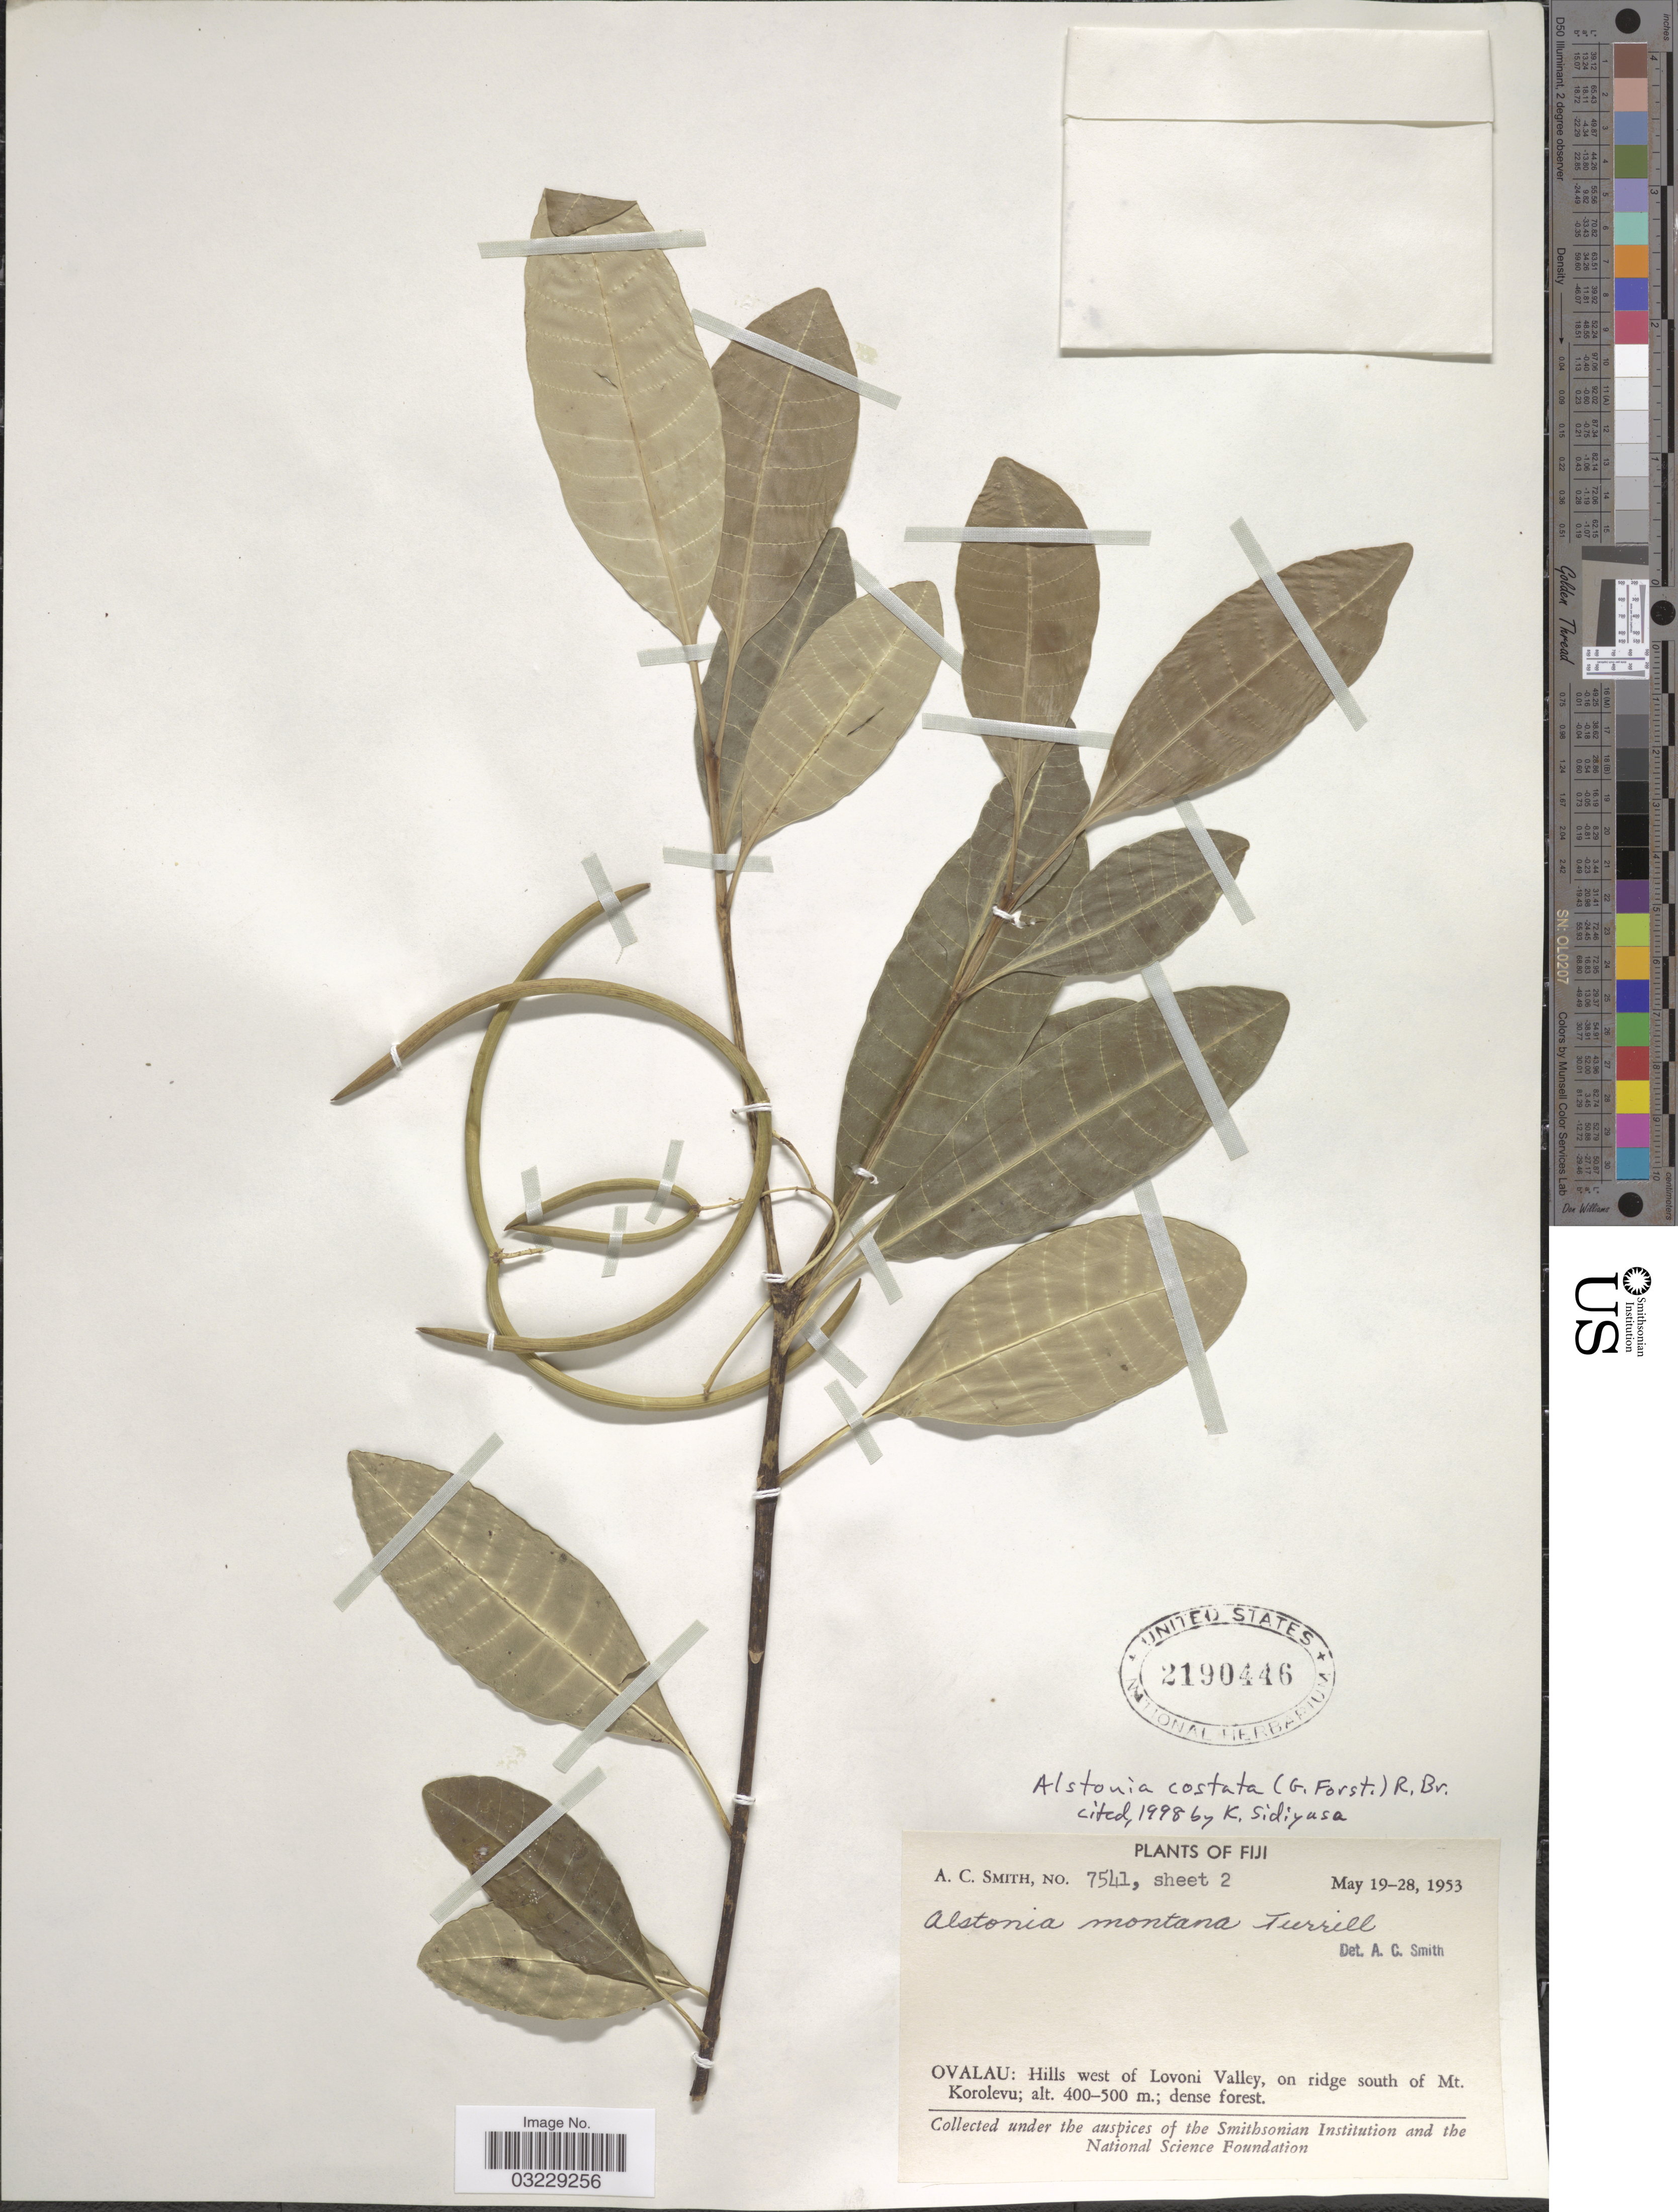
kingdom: Plantae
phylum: Tracheophyta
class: Magnoliopsida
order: Gentianales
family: Apocynaceae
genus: Alstonia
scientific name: Alstonia sp.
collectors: A. C. Smith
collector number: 7541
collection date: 1953-05-19/1953-05-28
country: Fiji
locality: Ovalau: Hills west of Lovoni Valley, on ridge south of Mt. Korolevu.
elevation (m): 400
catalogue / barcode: US 2190446